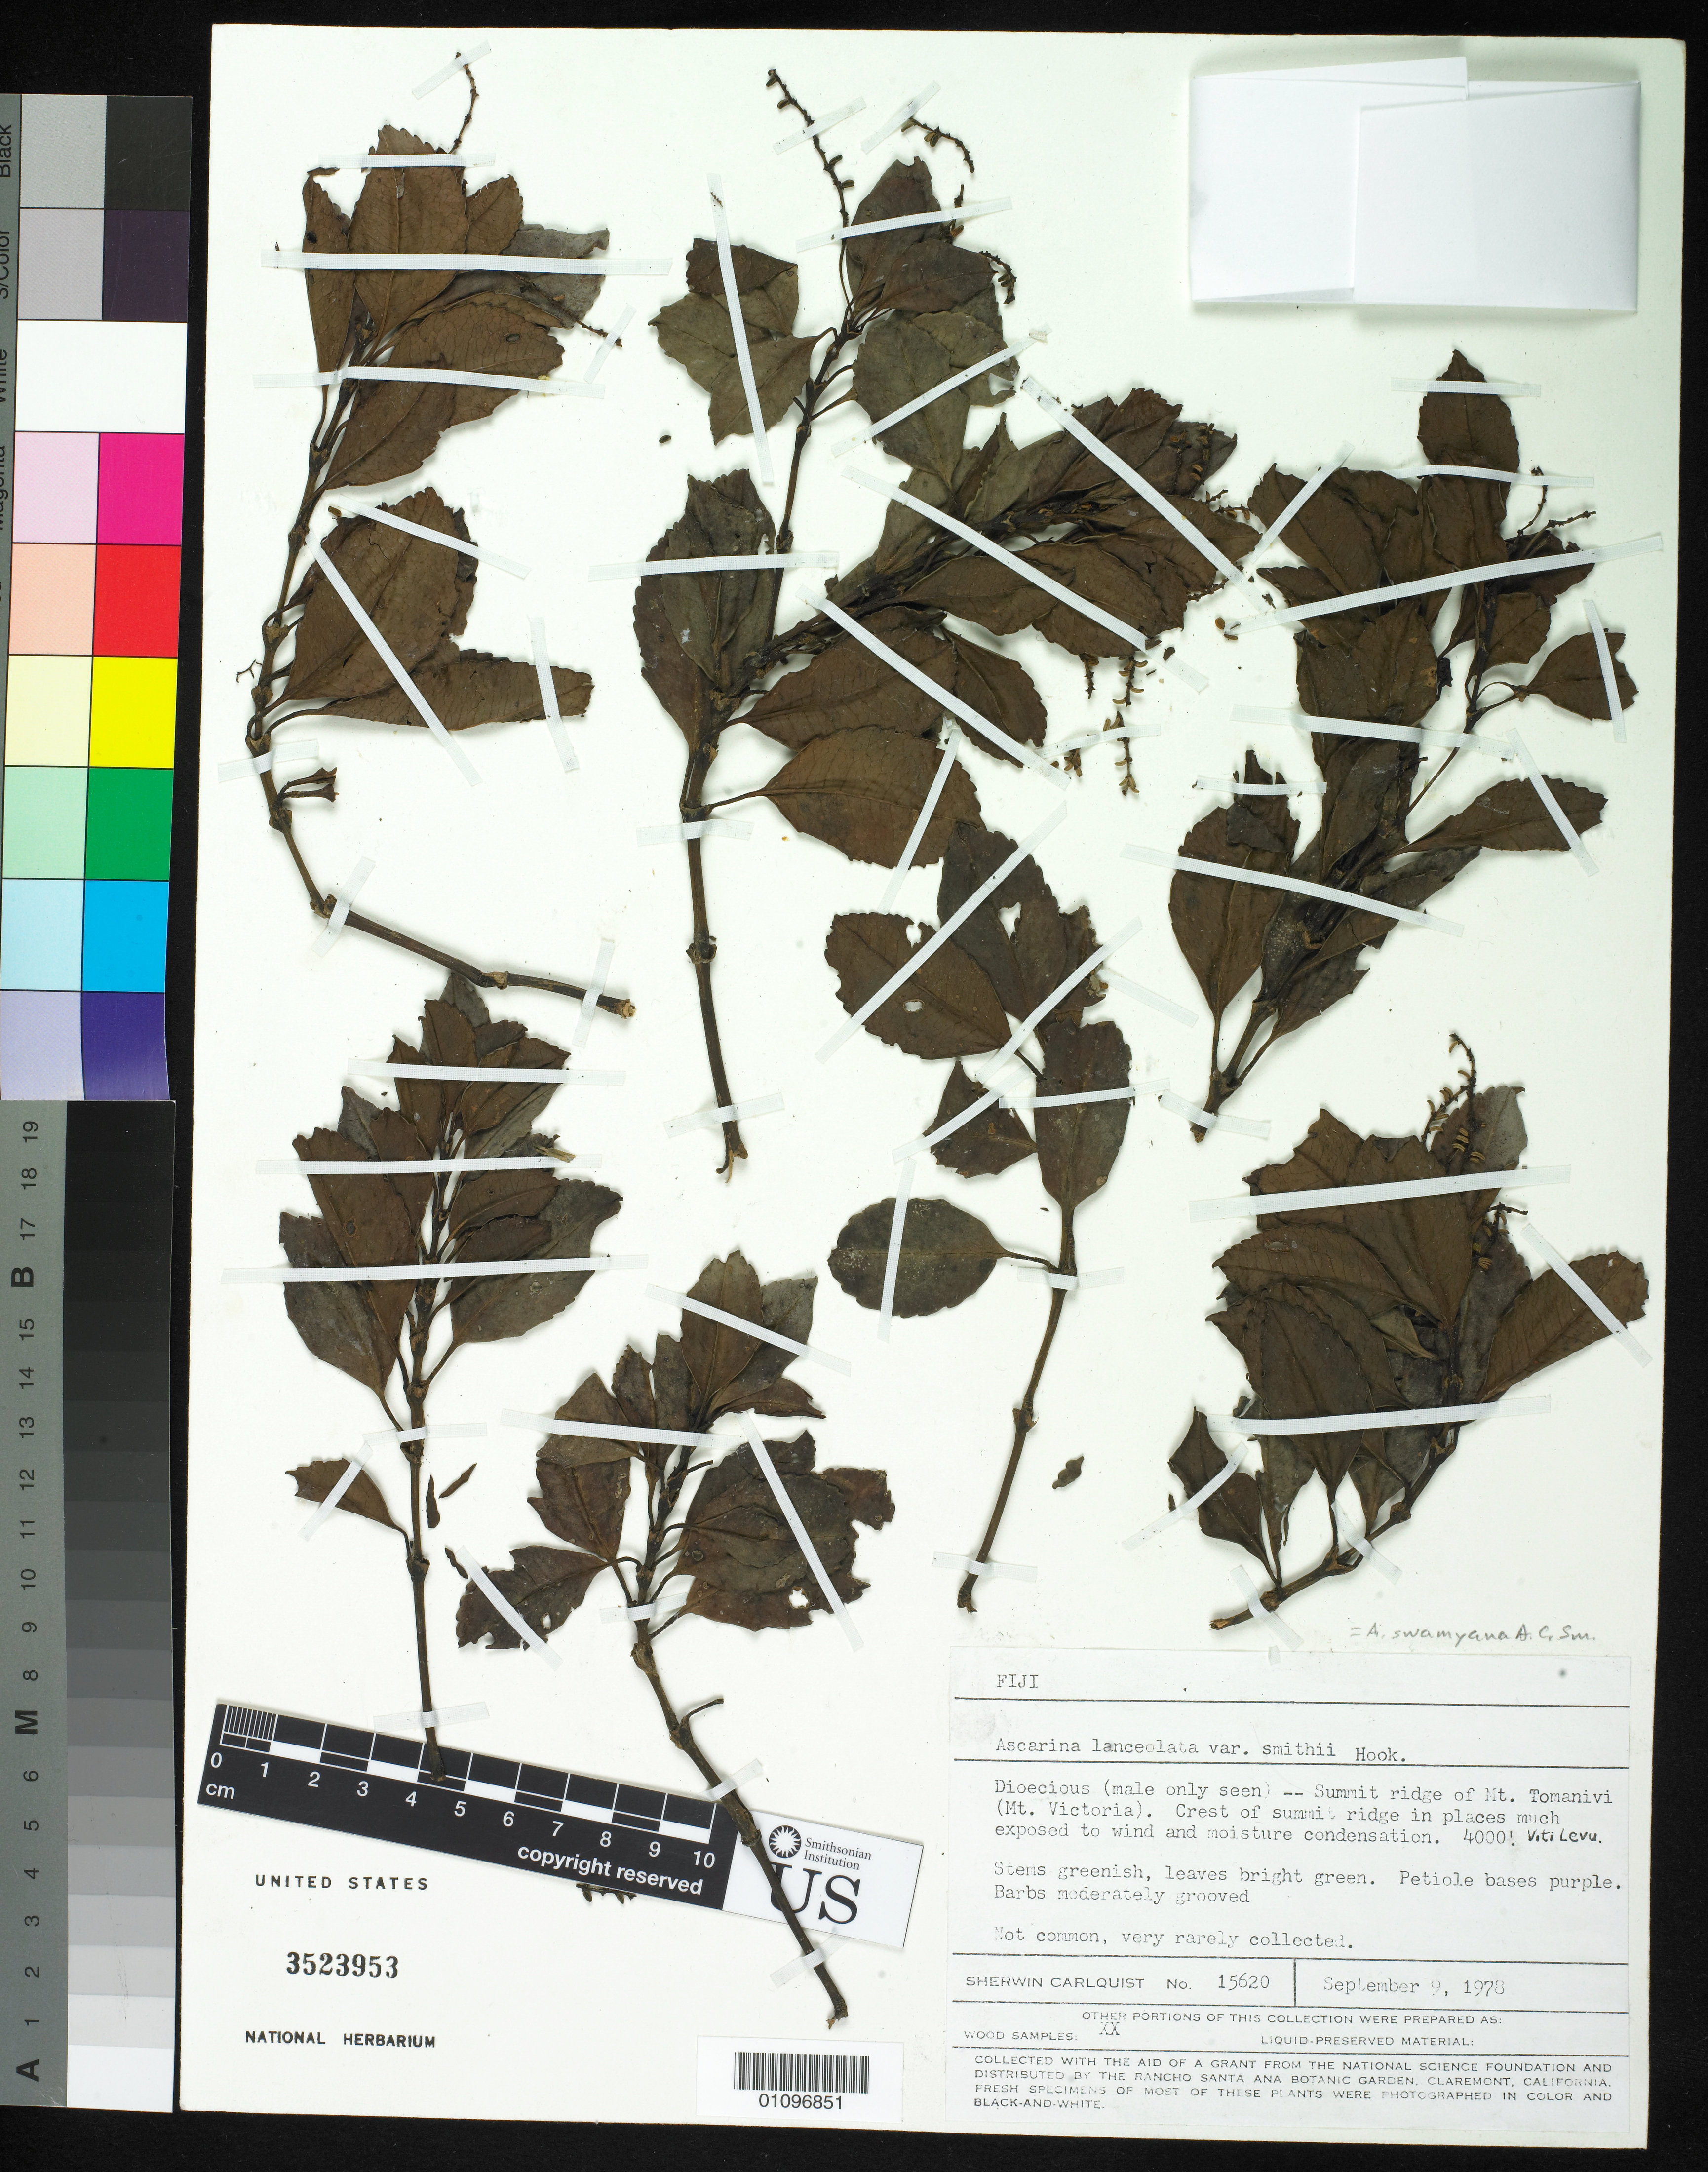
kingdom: Plantae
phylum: Tracheophyta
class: Magnoliopsida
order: Chloranthales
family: Chloranthaceae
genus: Ascarina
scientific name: Ascarina swamyana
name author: A.C. Sm.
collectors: S. Carlquist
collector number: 15620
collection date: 1978-09-09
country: Fiji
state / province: Western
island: Viti Levu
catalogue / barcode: US 3523953